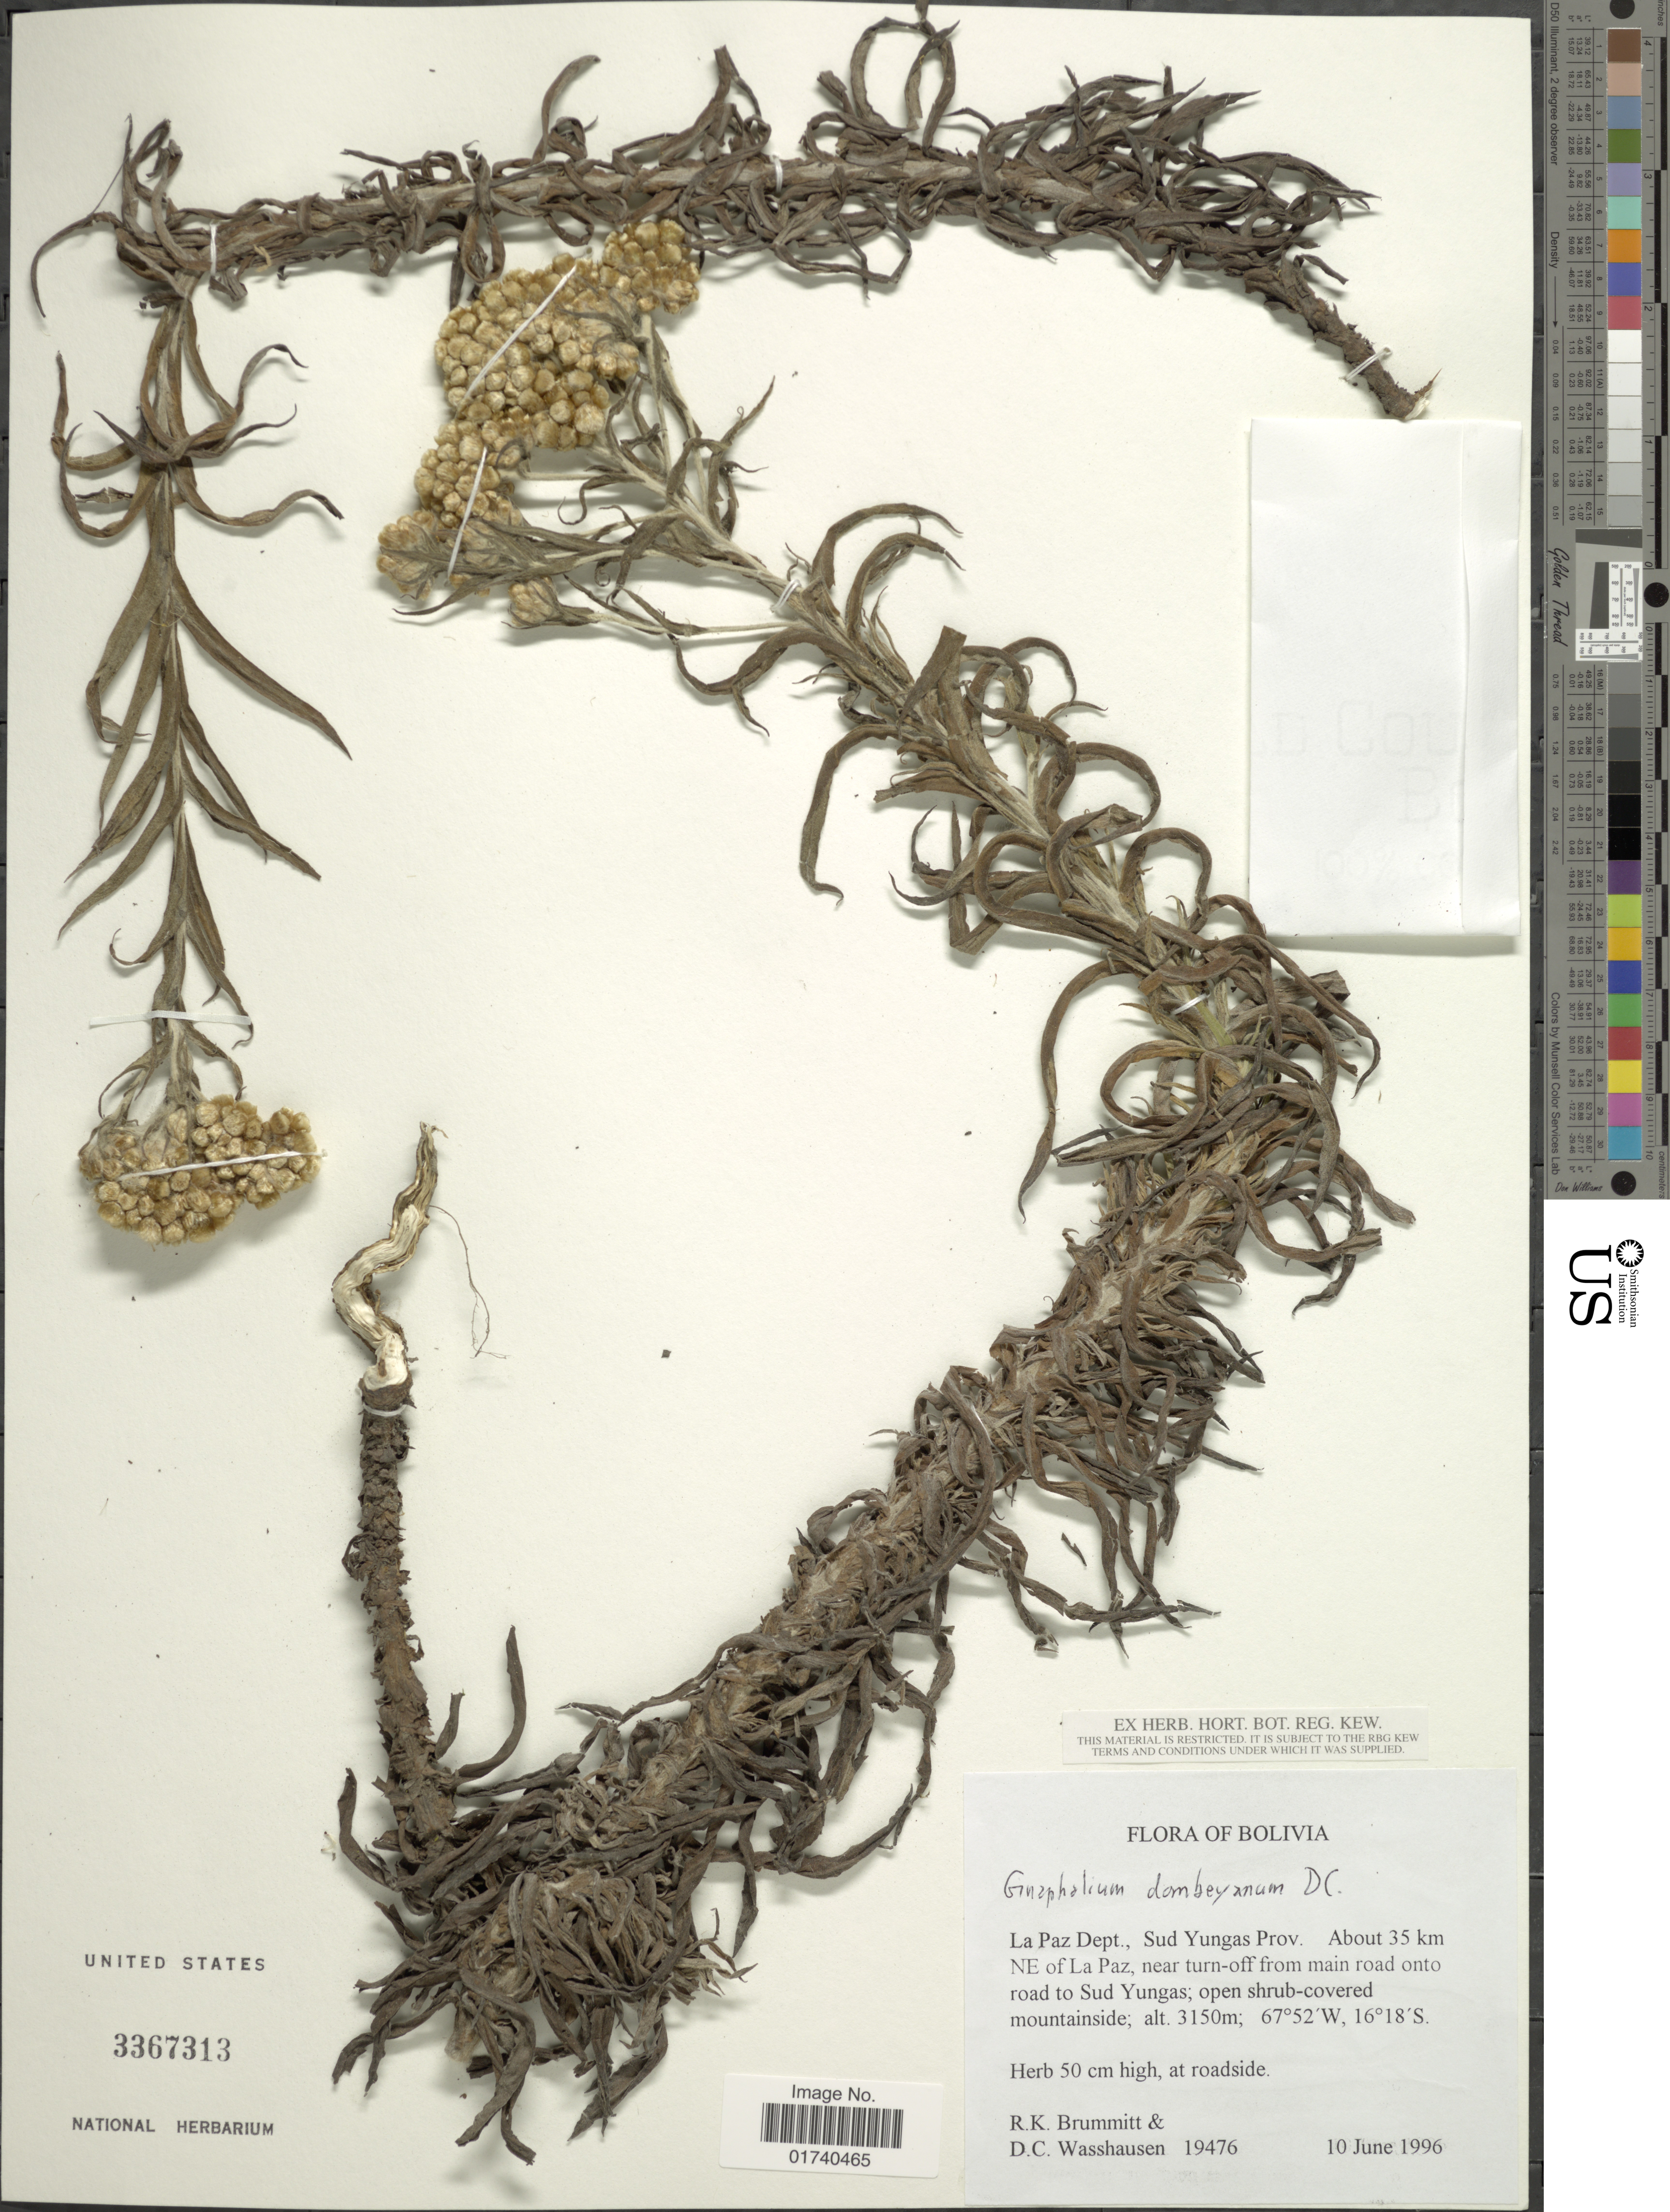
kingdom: Plantae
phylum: Tracheophyta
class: Magnoliopsida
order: Asterales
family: Asteraceae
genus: Pseudognaphalium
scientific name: Pseudognaphalium dombeyanum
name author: (DC.) Anderb.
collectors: R. K. Brummitt & D. C. Wasshausen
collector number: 19476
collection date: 1996-06-10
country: Bolivia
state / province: La Paz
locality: Dept. sud Yungas Prov. about 35 km NE of La Paz, near turn - off from main road onto road to Sud Yungas.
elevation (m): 3150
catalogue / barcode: US 3367313